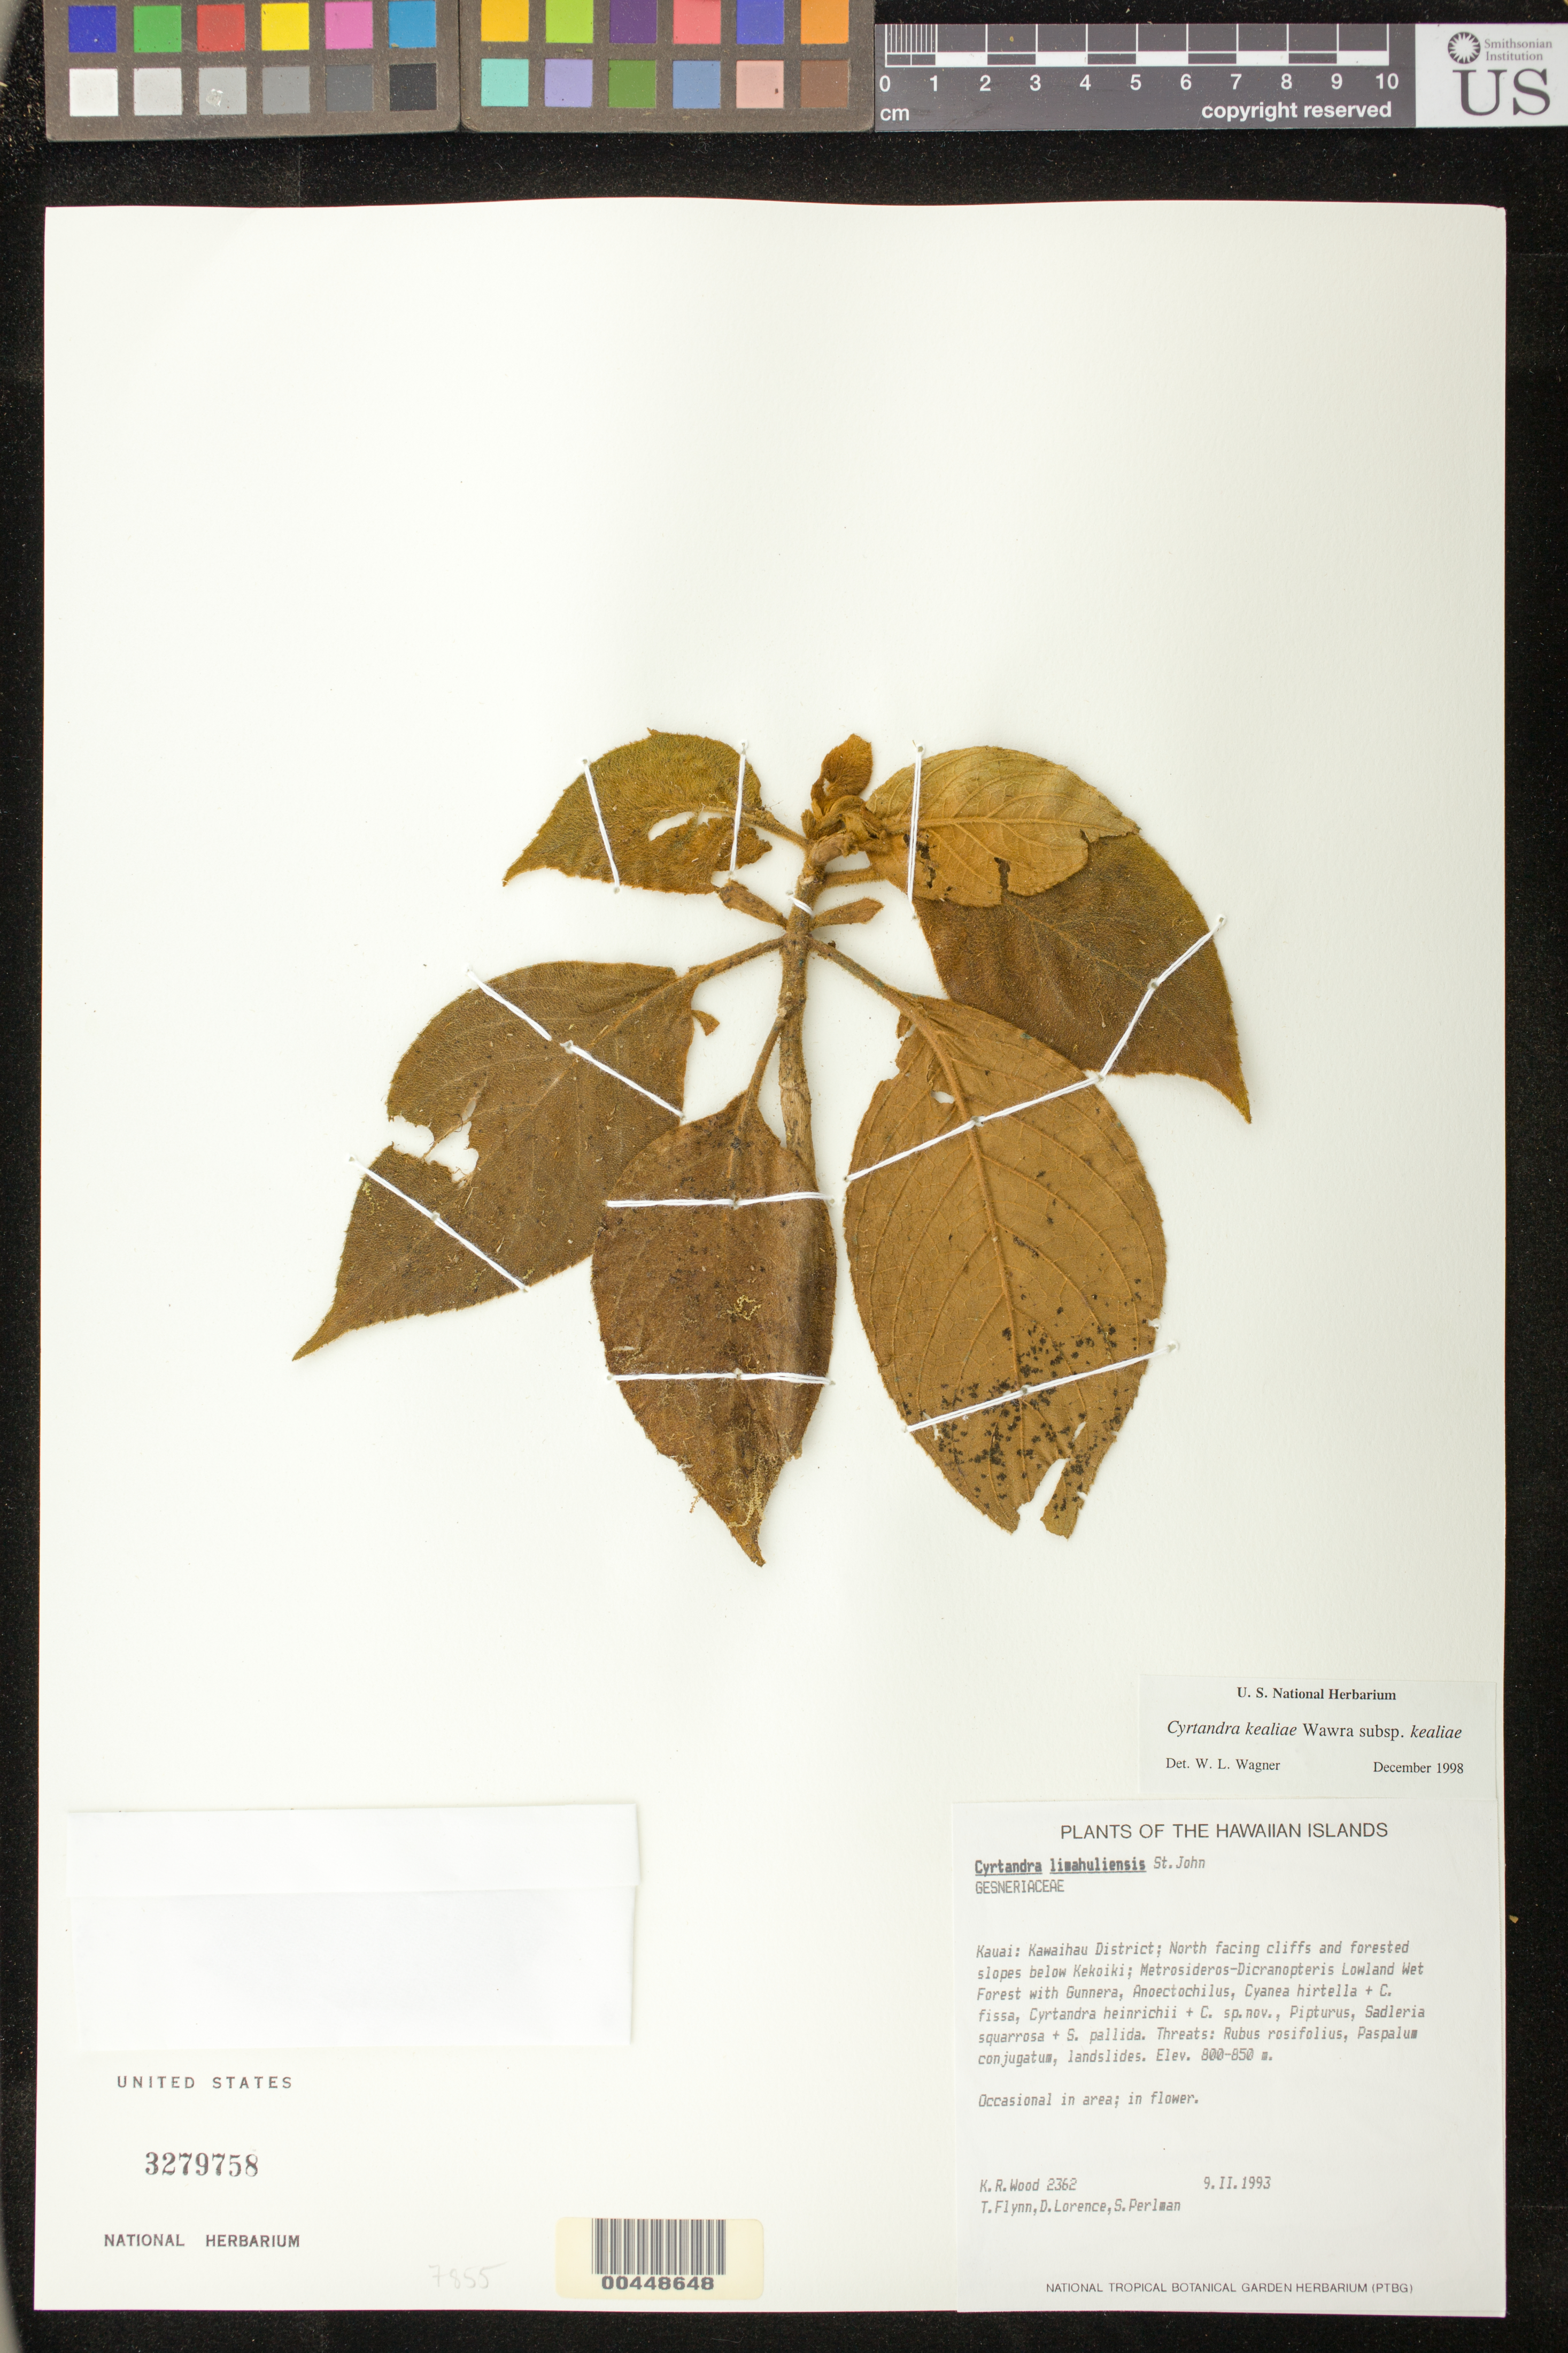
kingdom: Plantae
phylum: Tracheophyta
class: Magnoliopsida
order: Lamiales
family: Gesneriaceae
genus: Cyrtandra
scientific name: Cyrtandra kealiae subsp. kealiae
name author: Wawra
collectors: K. R. Wood, T. W. Flynn, D. Lorence & S. P. Perlman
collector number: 2362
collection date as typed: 9 Feb 1993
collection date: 1993-02-09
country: United States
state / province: Hawaii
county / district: Kauai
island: Kaua'i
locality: Kawaihau Dist., N facing cliffs and slopes below Kekoiki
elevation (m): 800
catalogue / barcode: US 3279758